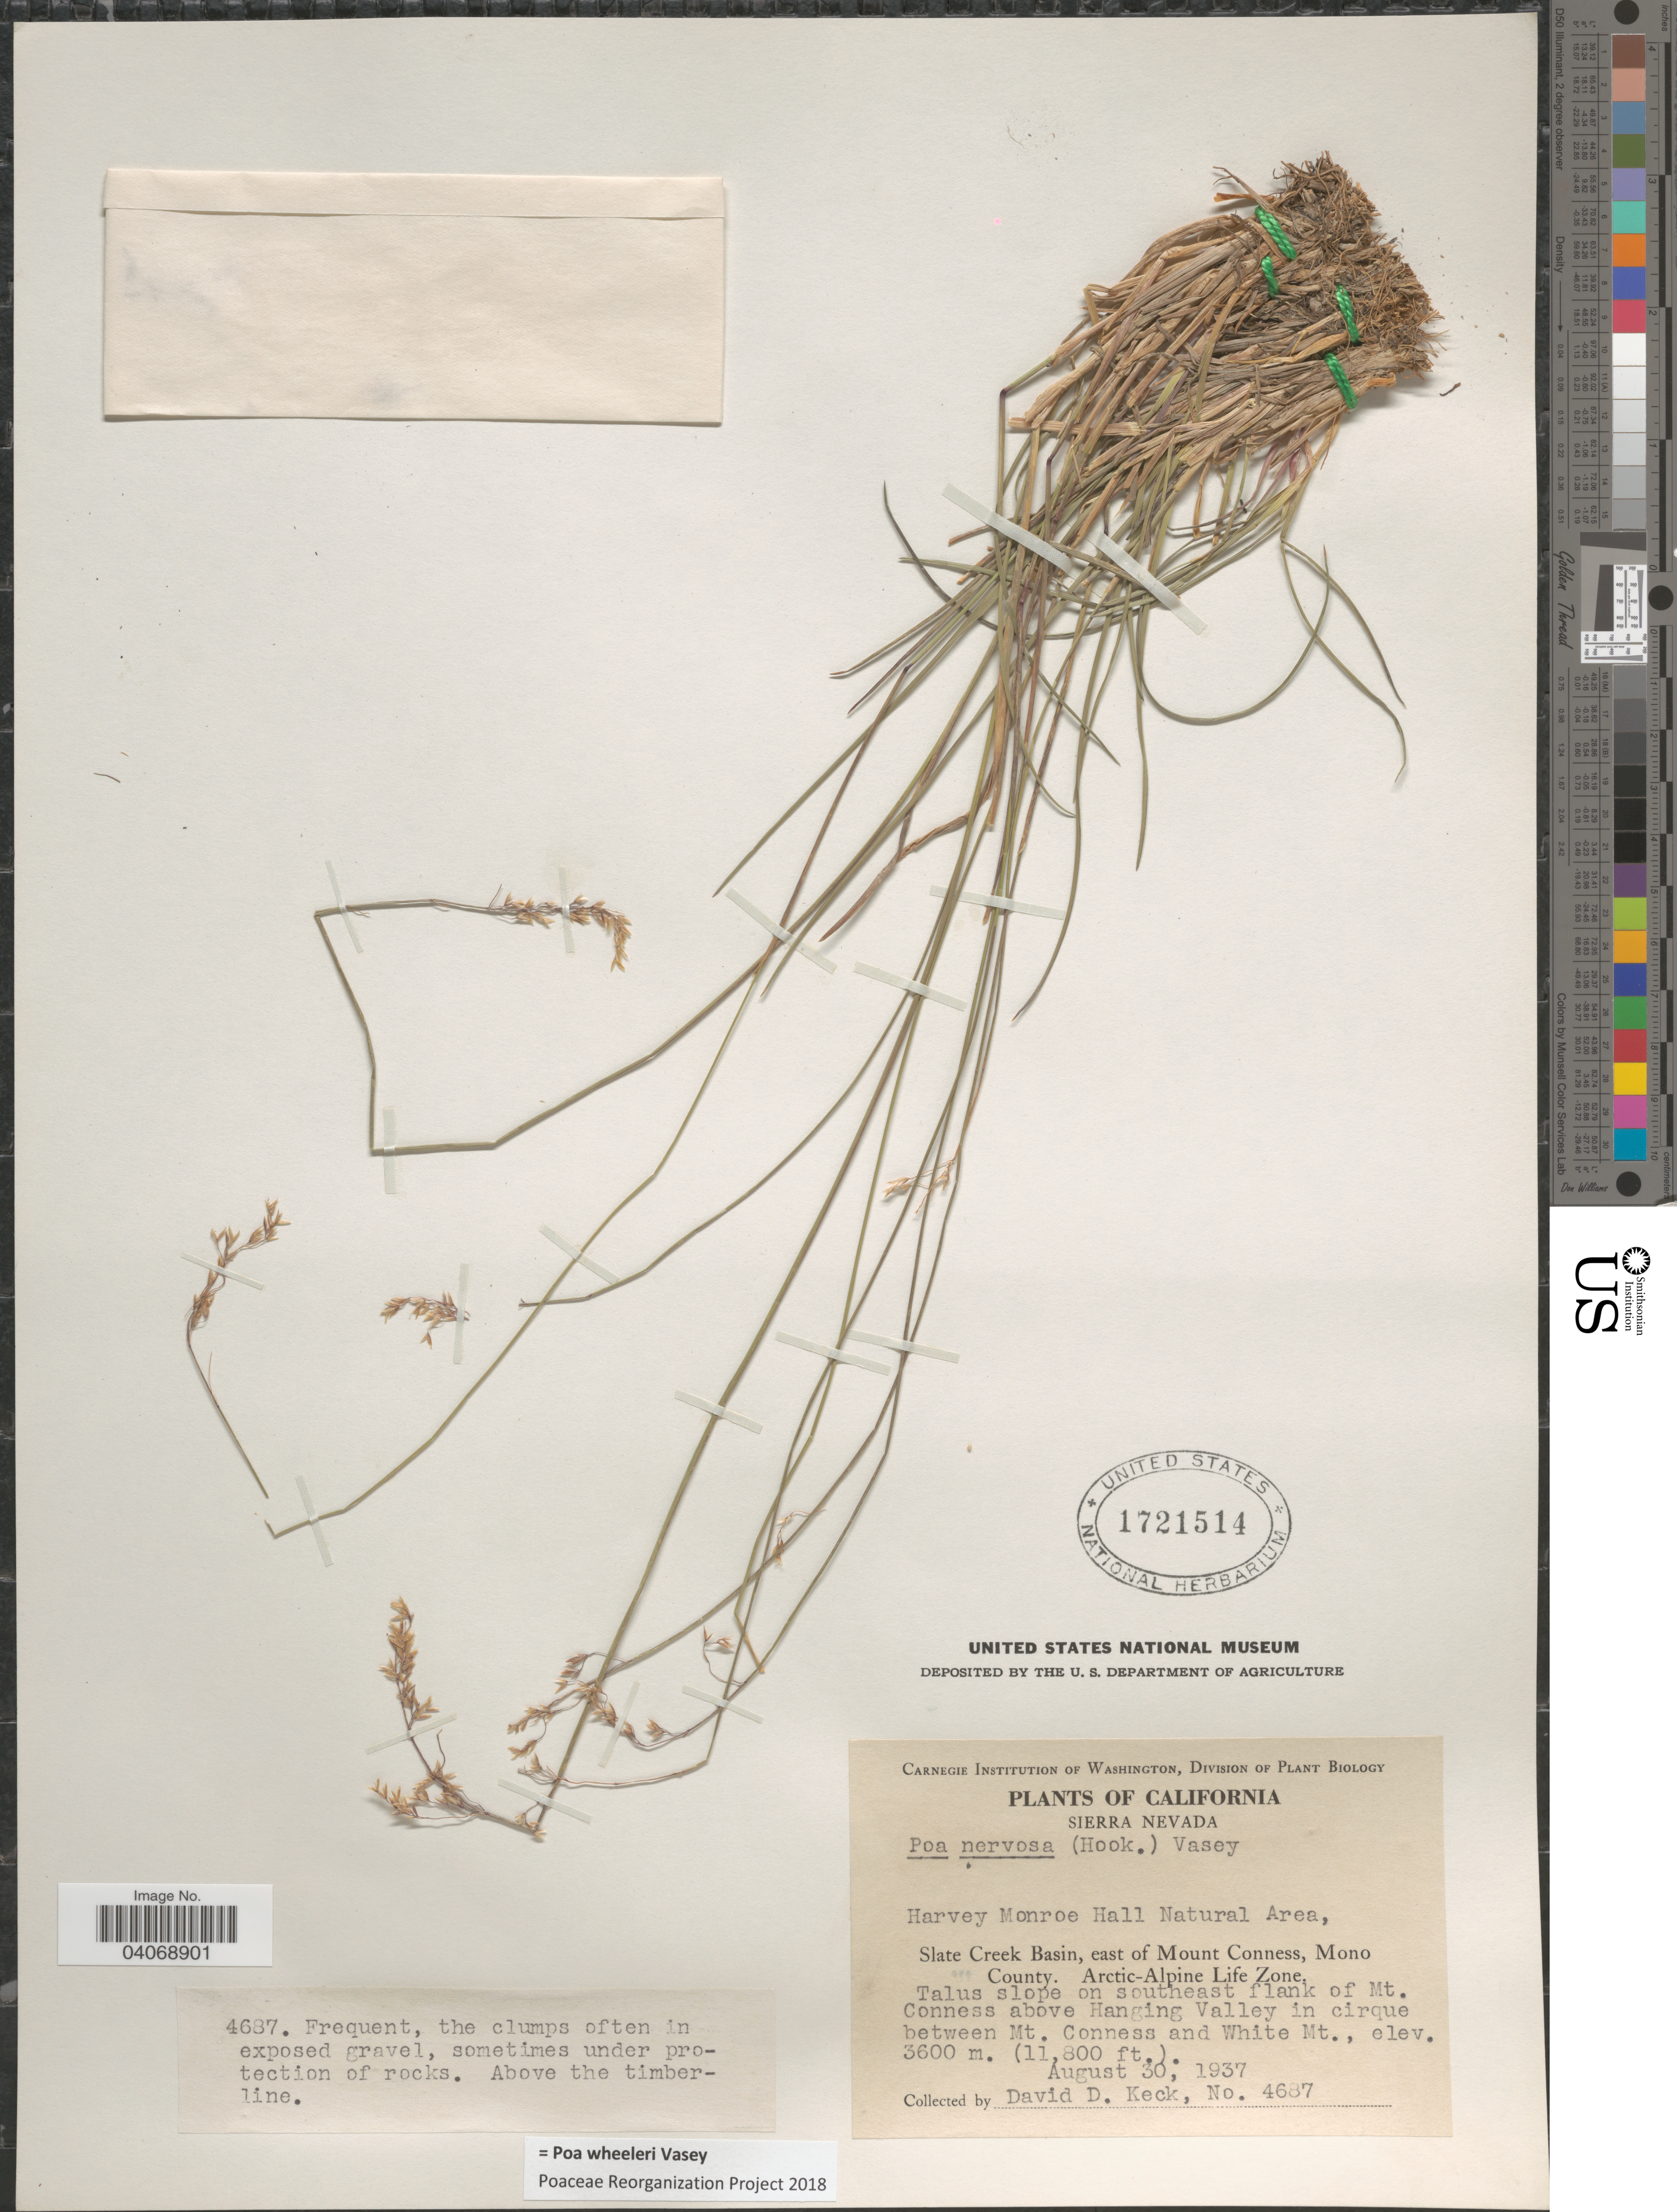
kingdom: Plantae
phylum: Tracheophyta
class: Liliopsida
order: Poales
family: Poaceae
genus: Poa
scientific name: Poa wheeleri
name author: Vasey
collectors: D. D. Keck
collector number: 4687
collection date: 1937-08-30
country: United States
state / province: California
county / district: Mono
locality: Sierra Nevada. Harvey Monroe Hall Natural Area, Slate Creek Basin, east of Mount Conness, Mono County. Arctic-Alpine Life Zone. Talus slope on southeast flank of Mt. Conness above Hanging Valley in cirque between Mt. Conness and White Mt.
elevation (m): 3600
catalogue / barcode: US 1721514